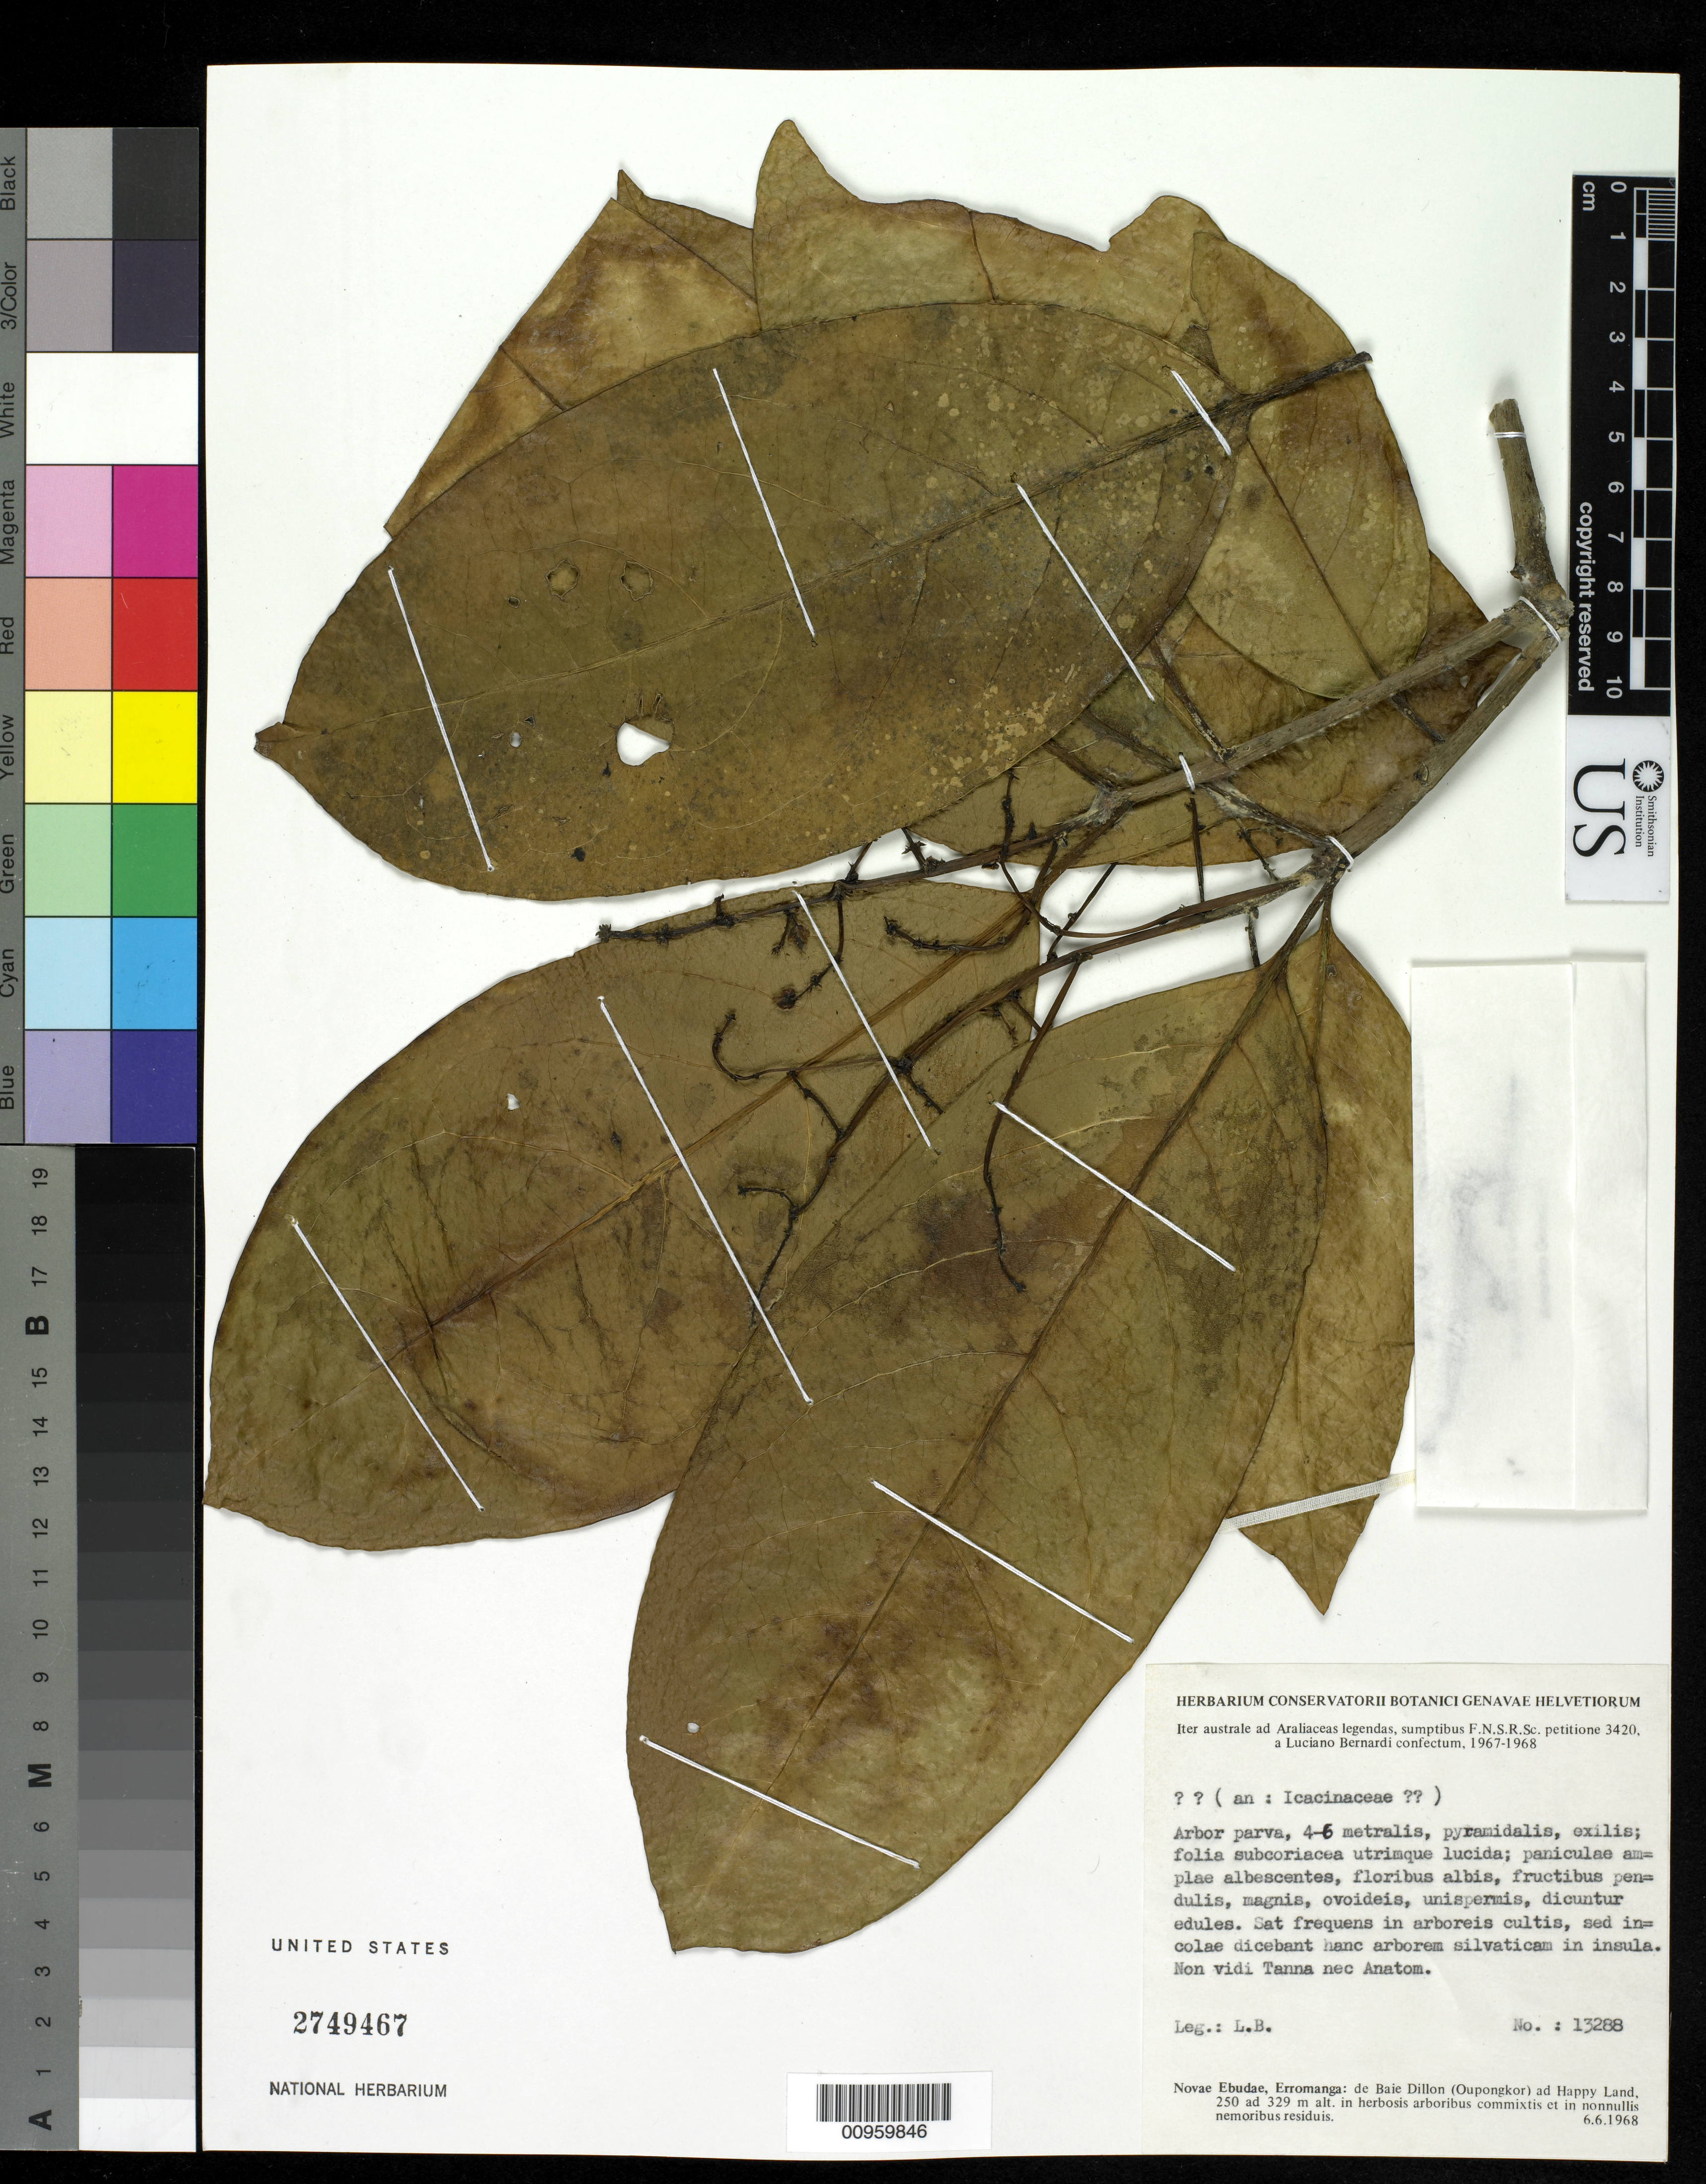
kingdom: Plantae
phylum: Tracheophyta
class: Magnoliopsida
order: Icacinales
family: Icacinaceae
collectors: L. Bernardi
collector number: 13288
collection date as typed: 06 Jun 1968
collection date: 1968-06-06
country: Vanuatu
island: Erromango [Eromanga]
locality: Novae Ebudae: de Baie Dillon (Oupongkor) ad Happy Land.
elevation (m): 250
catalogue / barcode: US 2749467